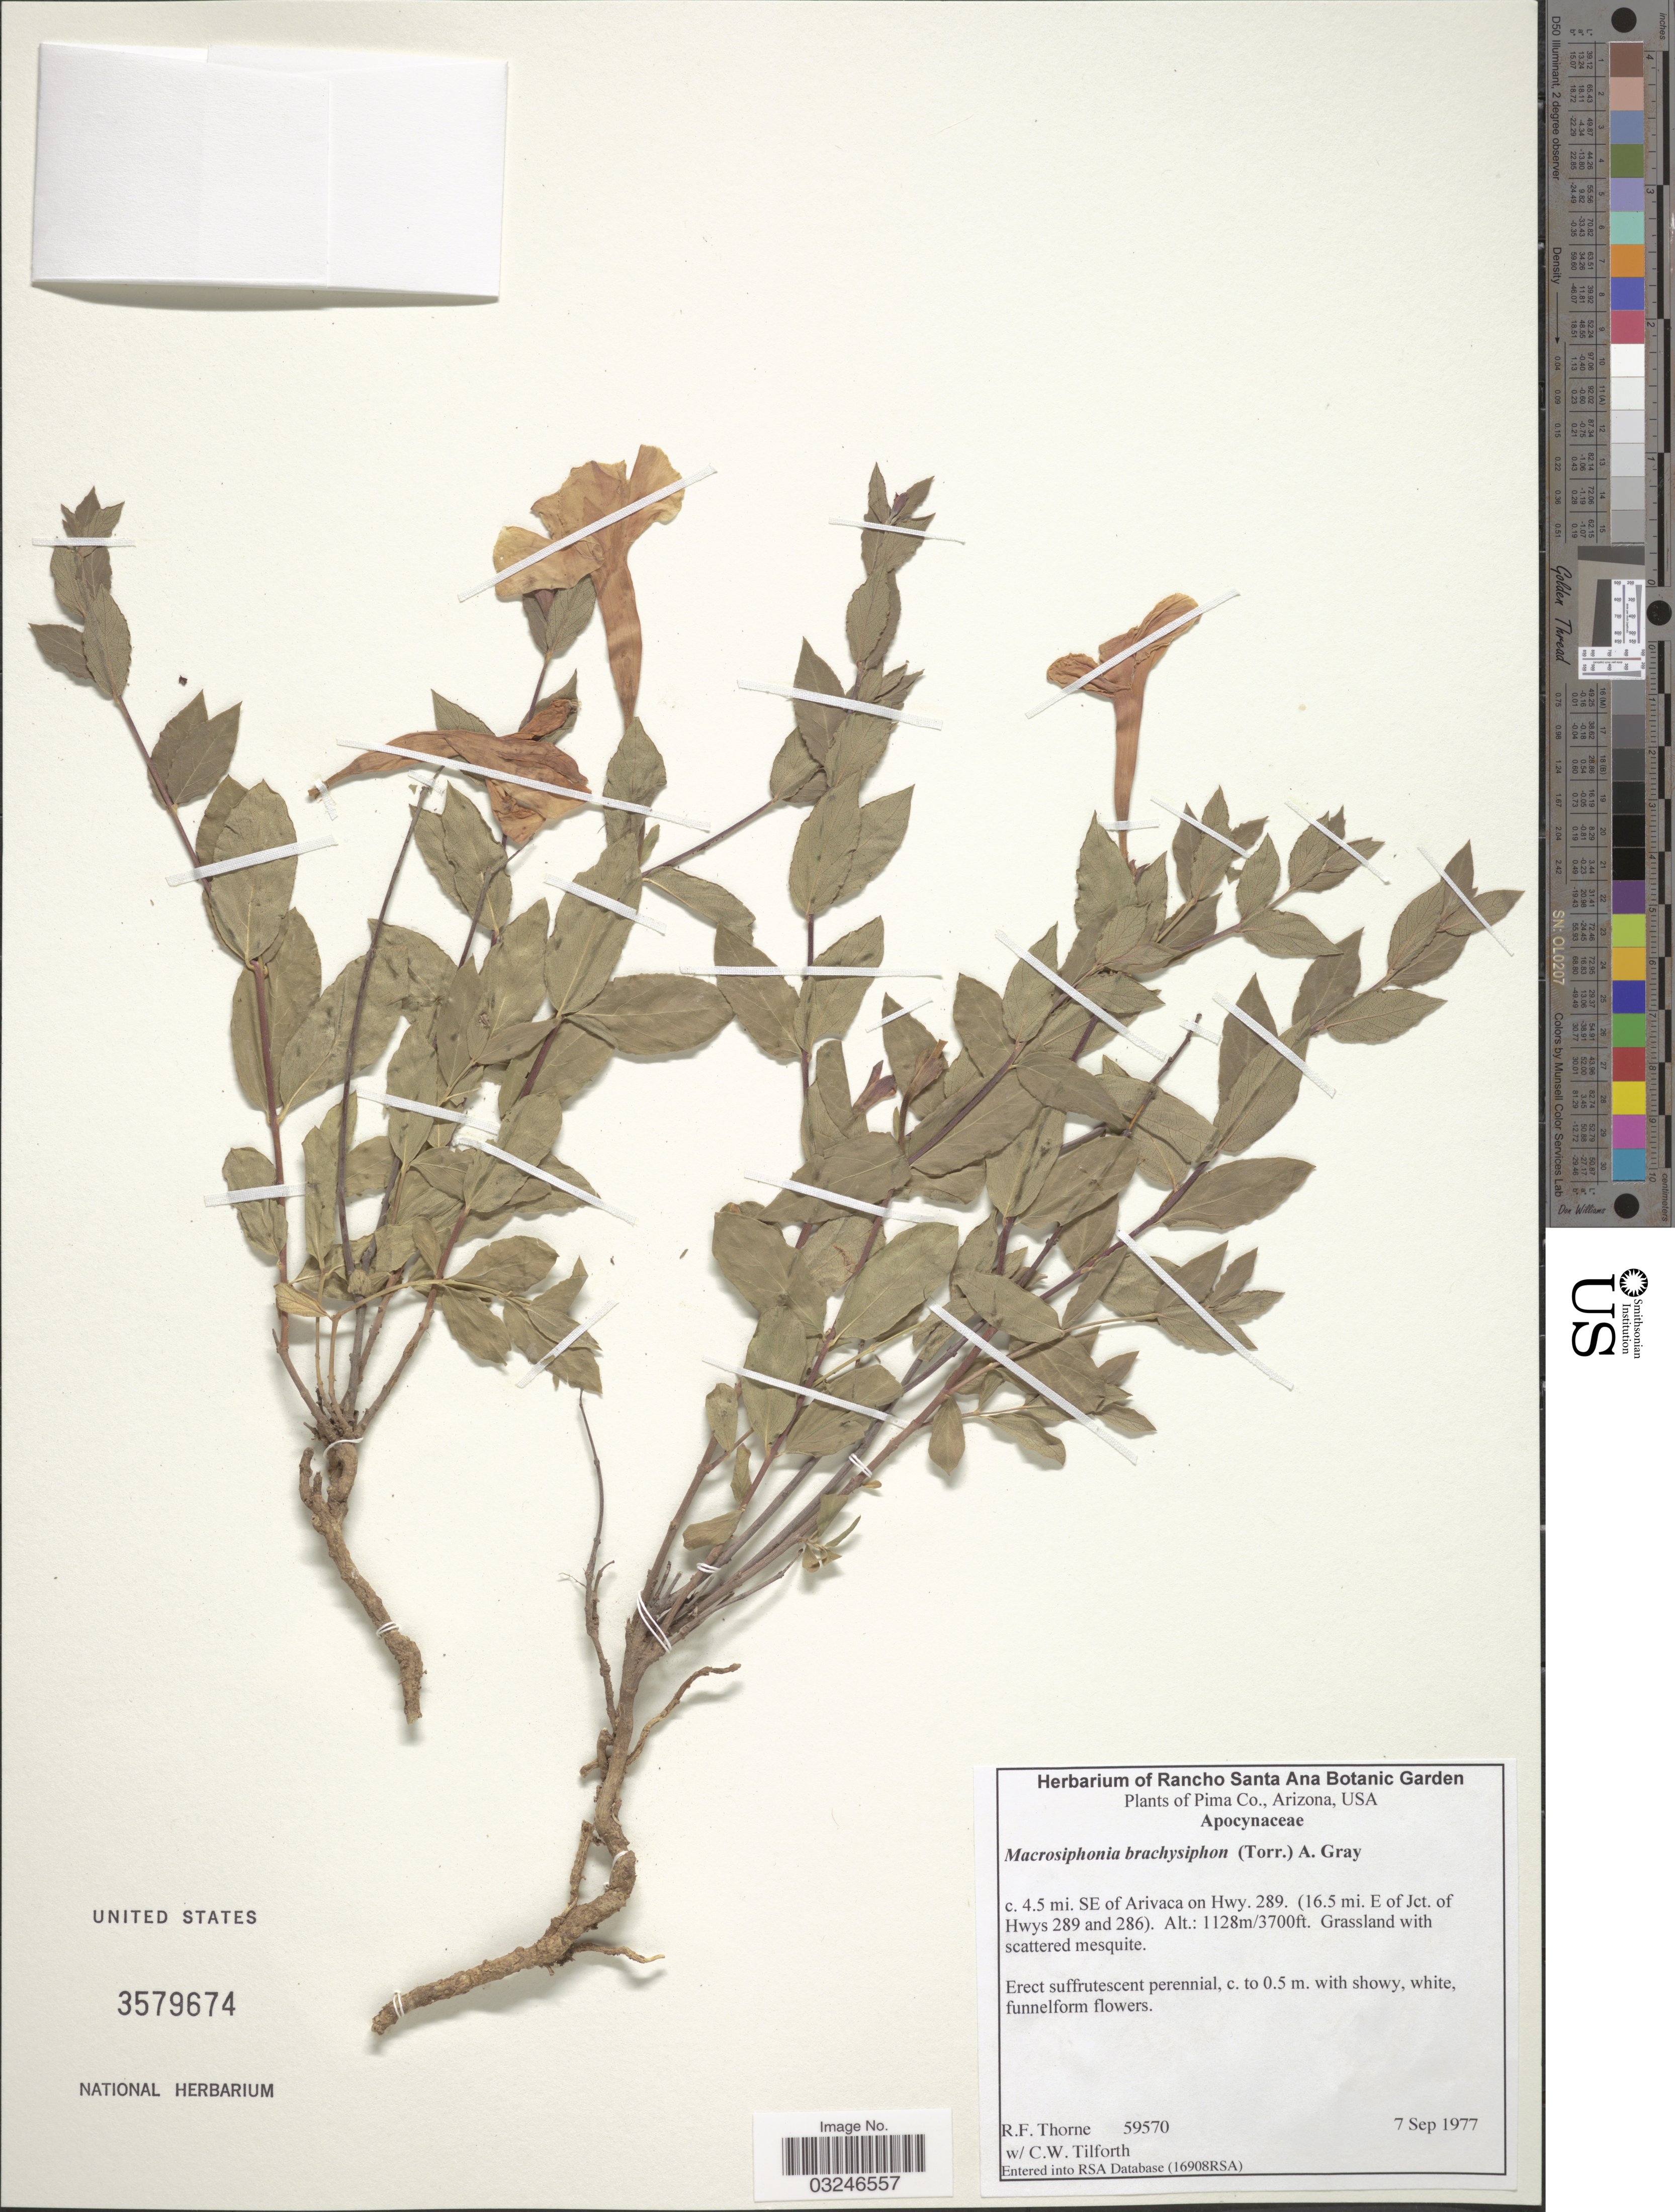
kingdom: Plantae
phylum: Tracheophyta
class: Magnoliopsida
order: Gentianales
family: Apocynaceae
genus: Macrosiphonia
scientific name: Macrosiphonia brachysiphon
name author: (Torr.) A. Gray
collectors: R. Thorne & C. Tilforth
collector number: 59570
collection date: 1977-09-07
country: United States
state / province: Arizona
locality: Pima Co. C. 4.5 mi. SE of Arivaca on Hwy. 289 (16.5 mi. E of Jct. of Hwys 289 and 286).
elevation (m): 1128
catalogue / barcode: US 3579674